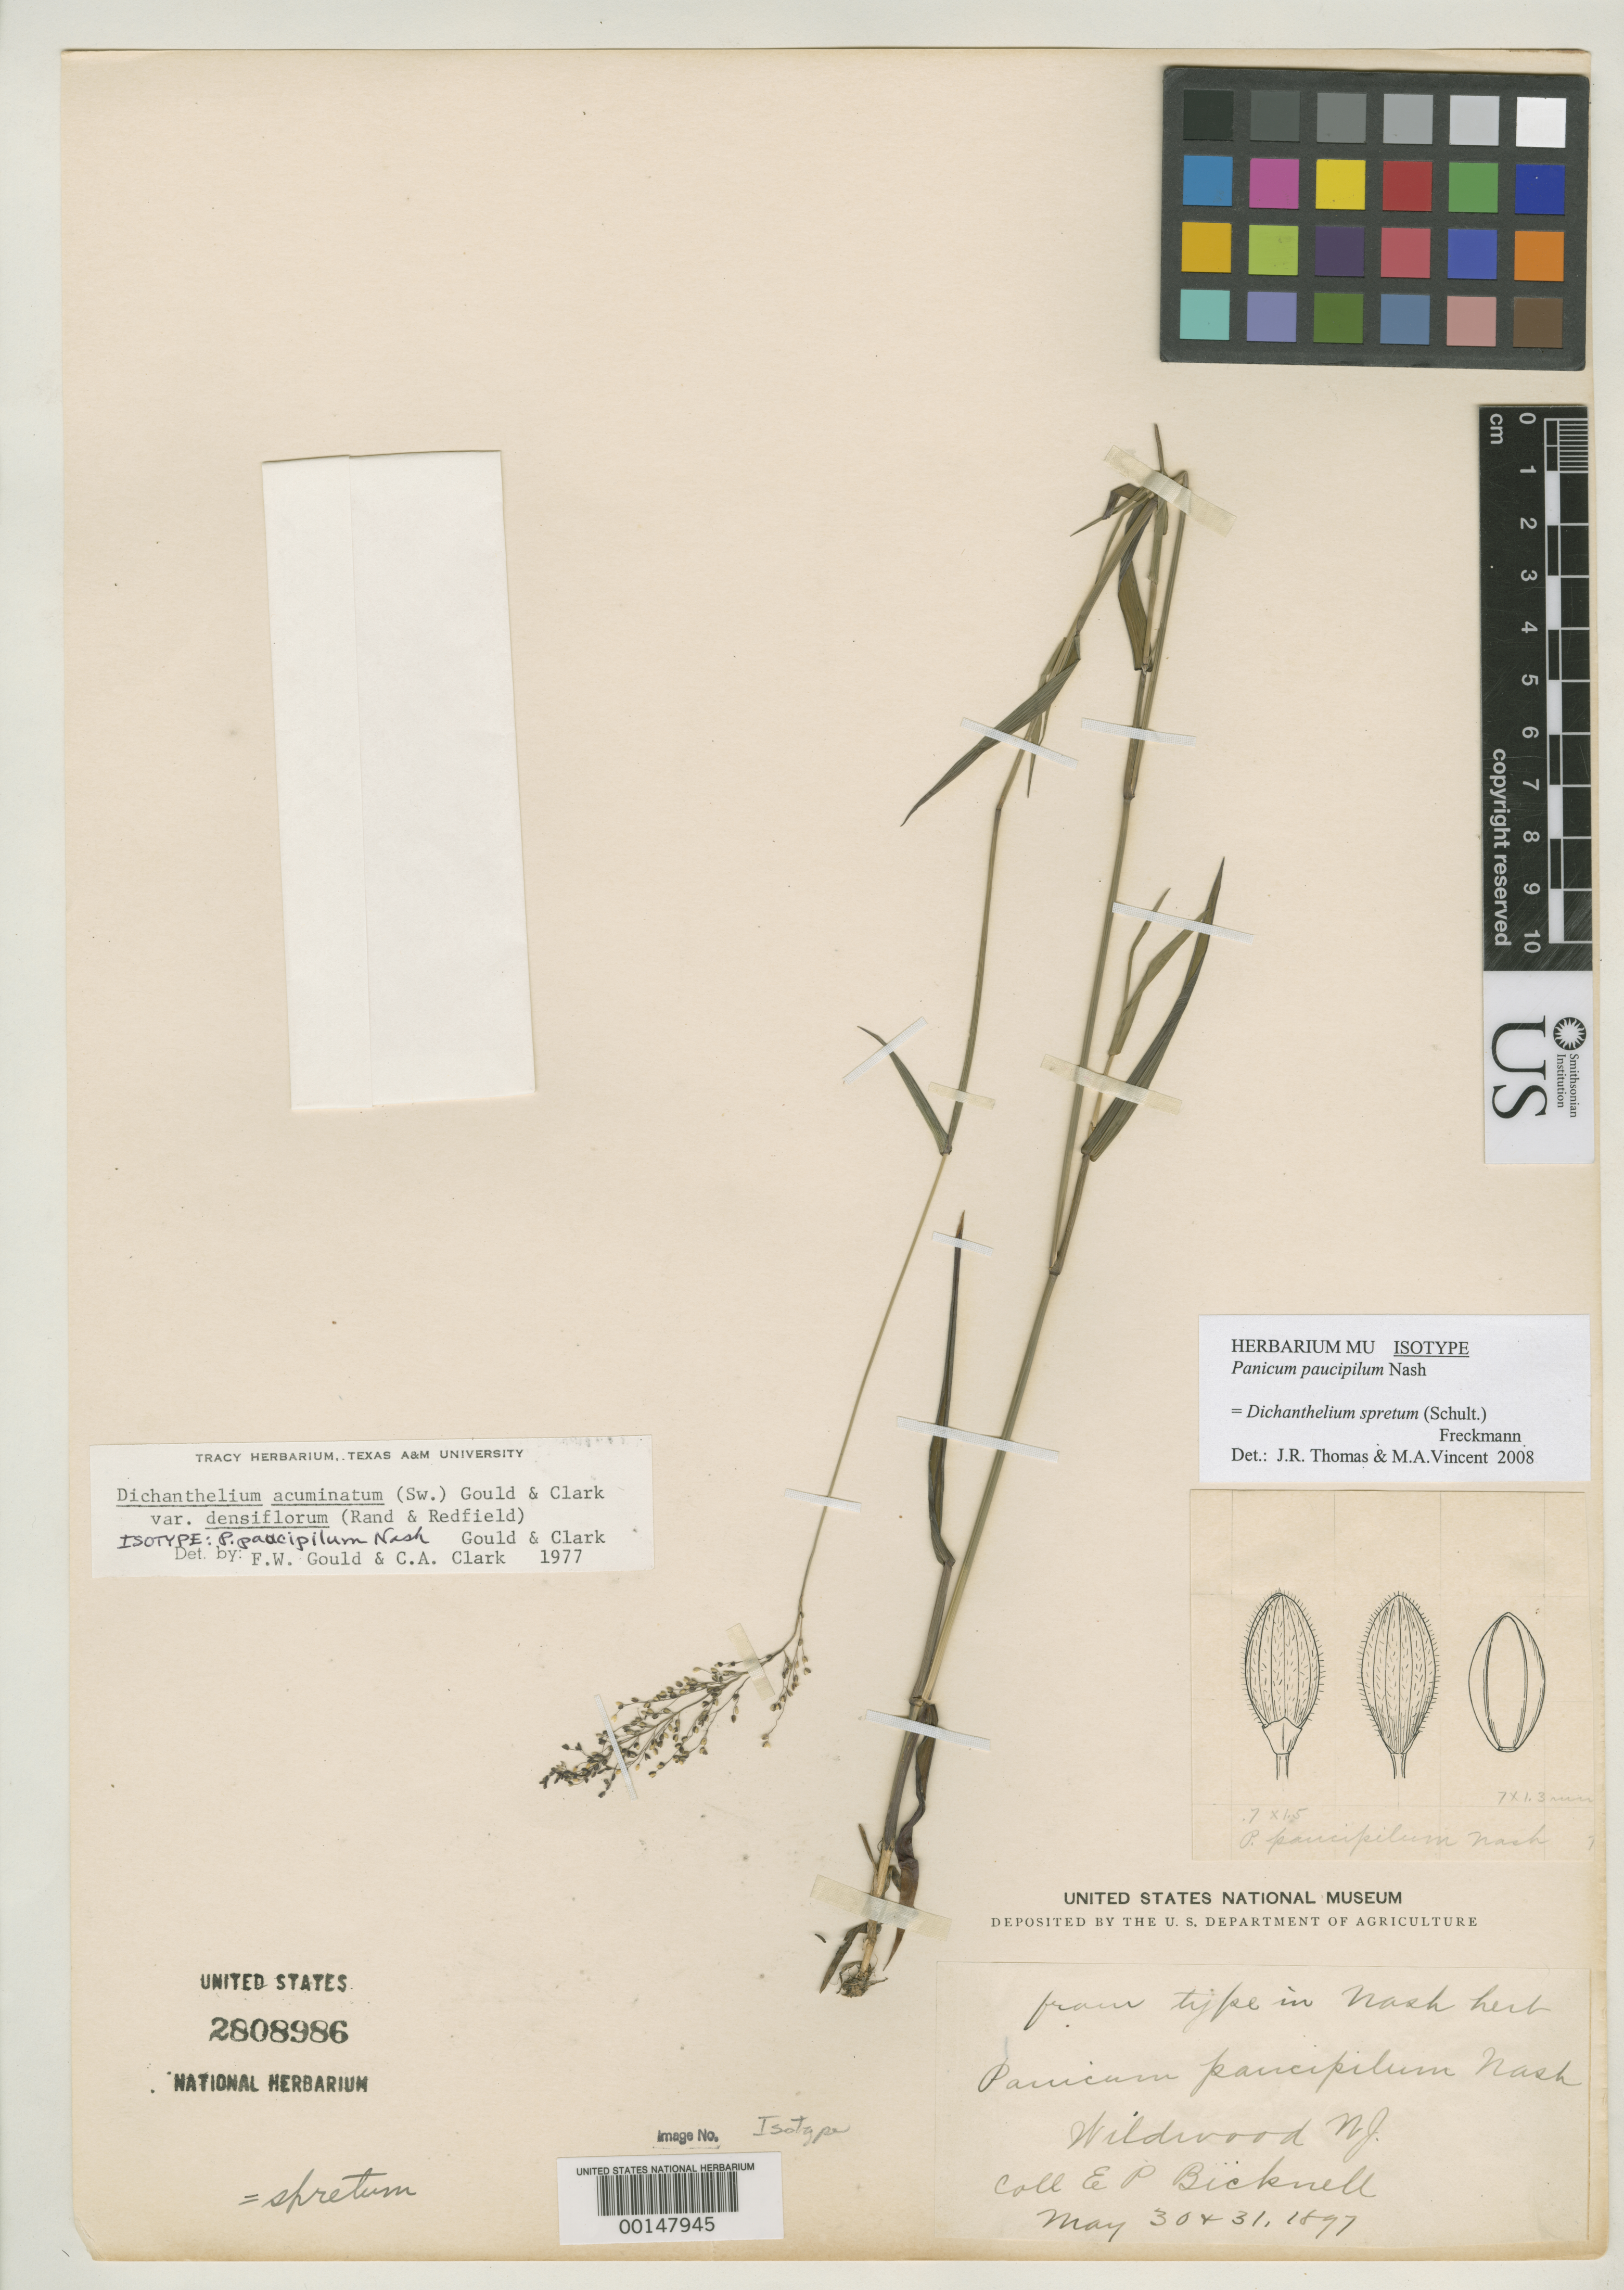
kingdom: Plantae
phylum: Tracheophyta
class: Liliopsida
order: Poales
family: Poaceae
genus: Panicum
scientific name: Panicum paucipilum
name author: Nash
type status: Isotype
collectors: E. P. Bicknell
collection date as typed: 30 May 1897 to 31 May 1897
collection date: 1897-05-30/1897-05-31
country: United States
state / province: New Jersey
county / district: Cape May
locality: Wildwood.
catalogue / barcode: US 2808986